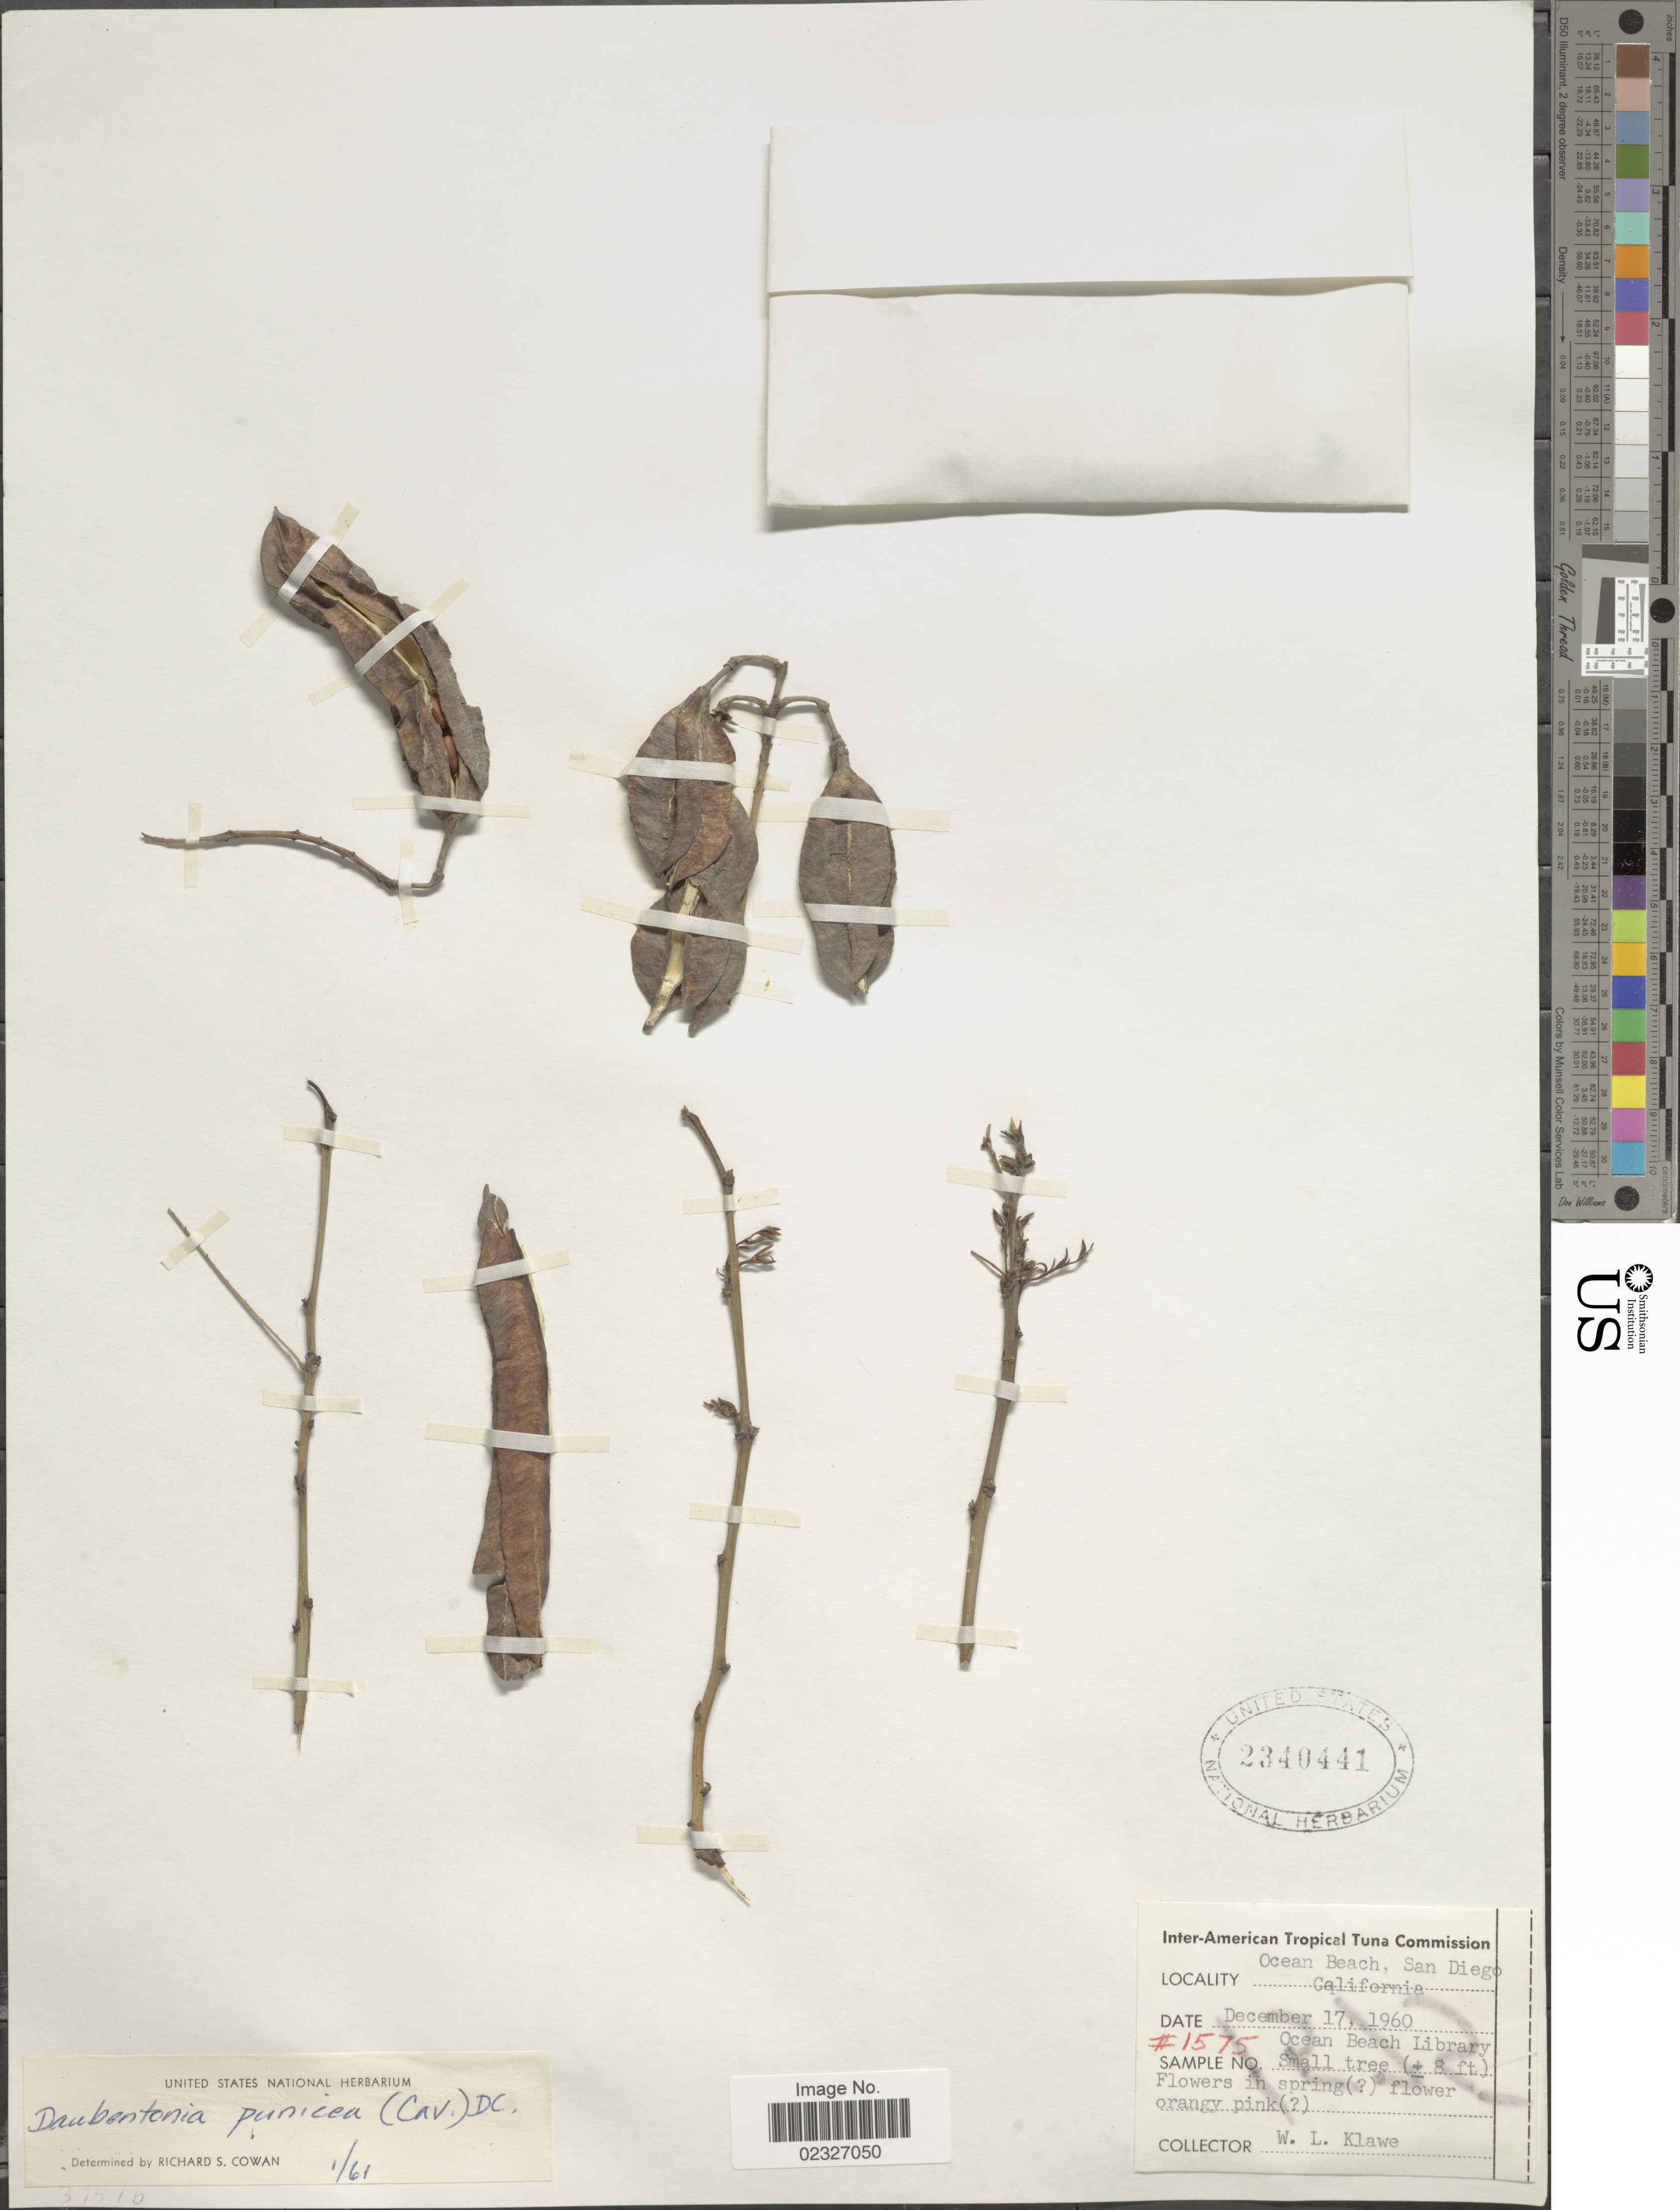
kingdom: Plantae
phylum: Tracheophyta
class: Magnoliopsida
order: Fabales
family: Fabaceae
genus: Sesbania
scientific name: Sesbania punicea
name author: (Cav.) Benth.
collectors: W. Klawe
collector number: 1575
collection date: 1960-12-17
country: United States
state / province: California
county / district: San Diego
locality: Ocean Beach, San Diego, Ocean Beach Library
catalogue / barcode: US 2340441